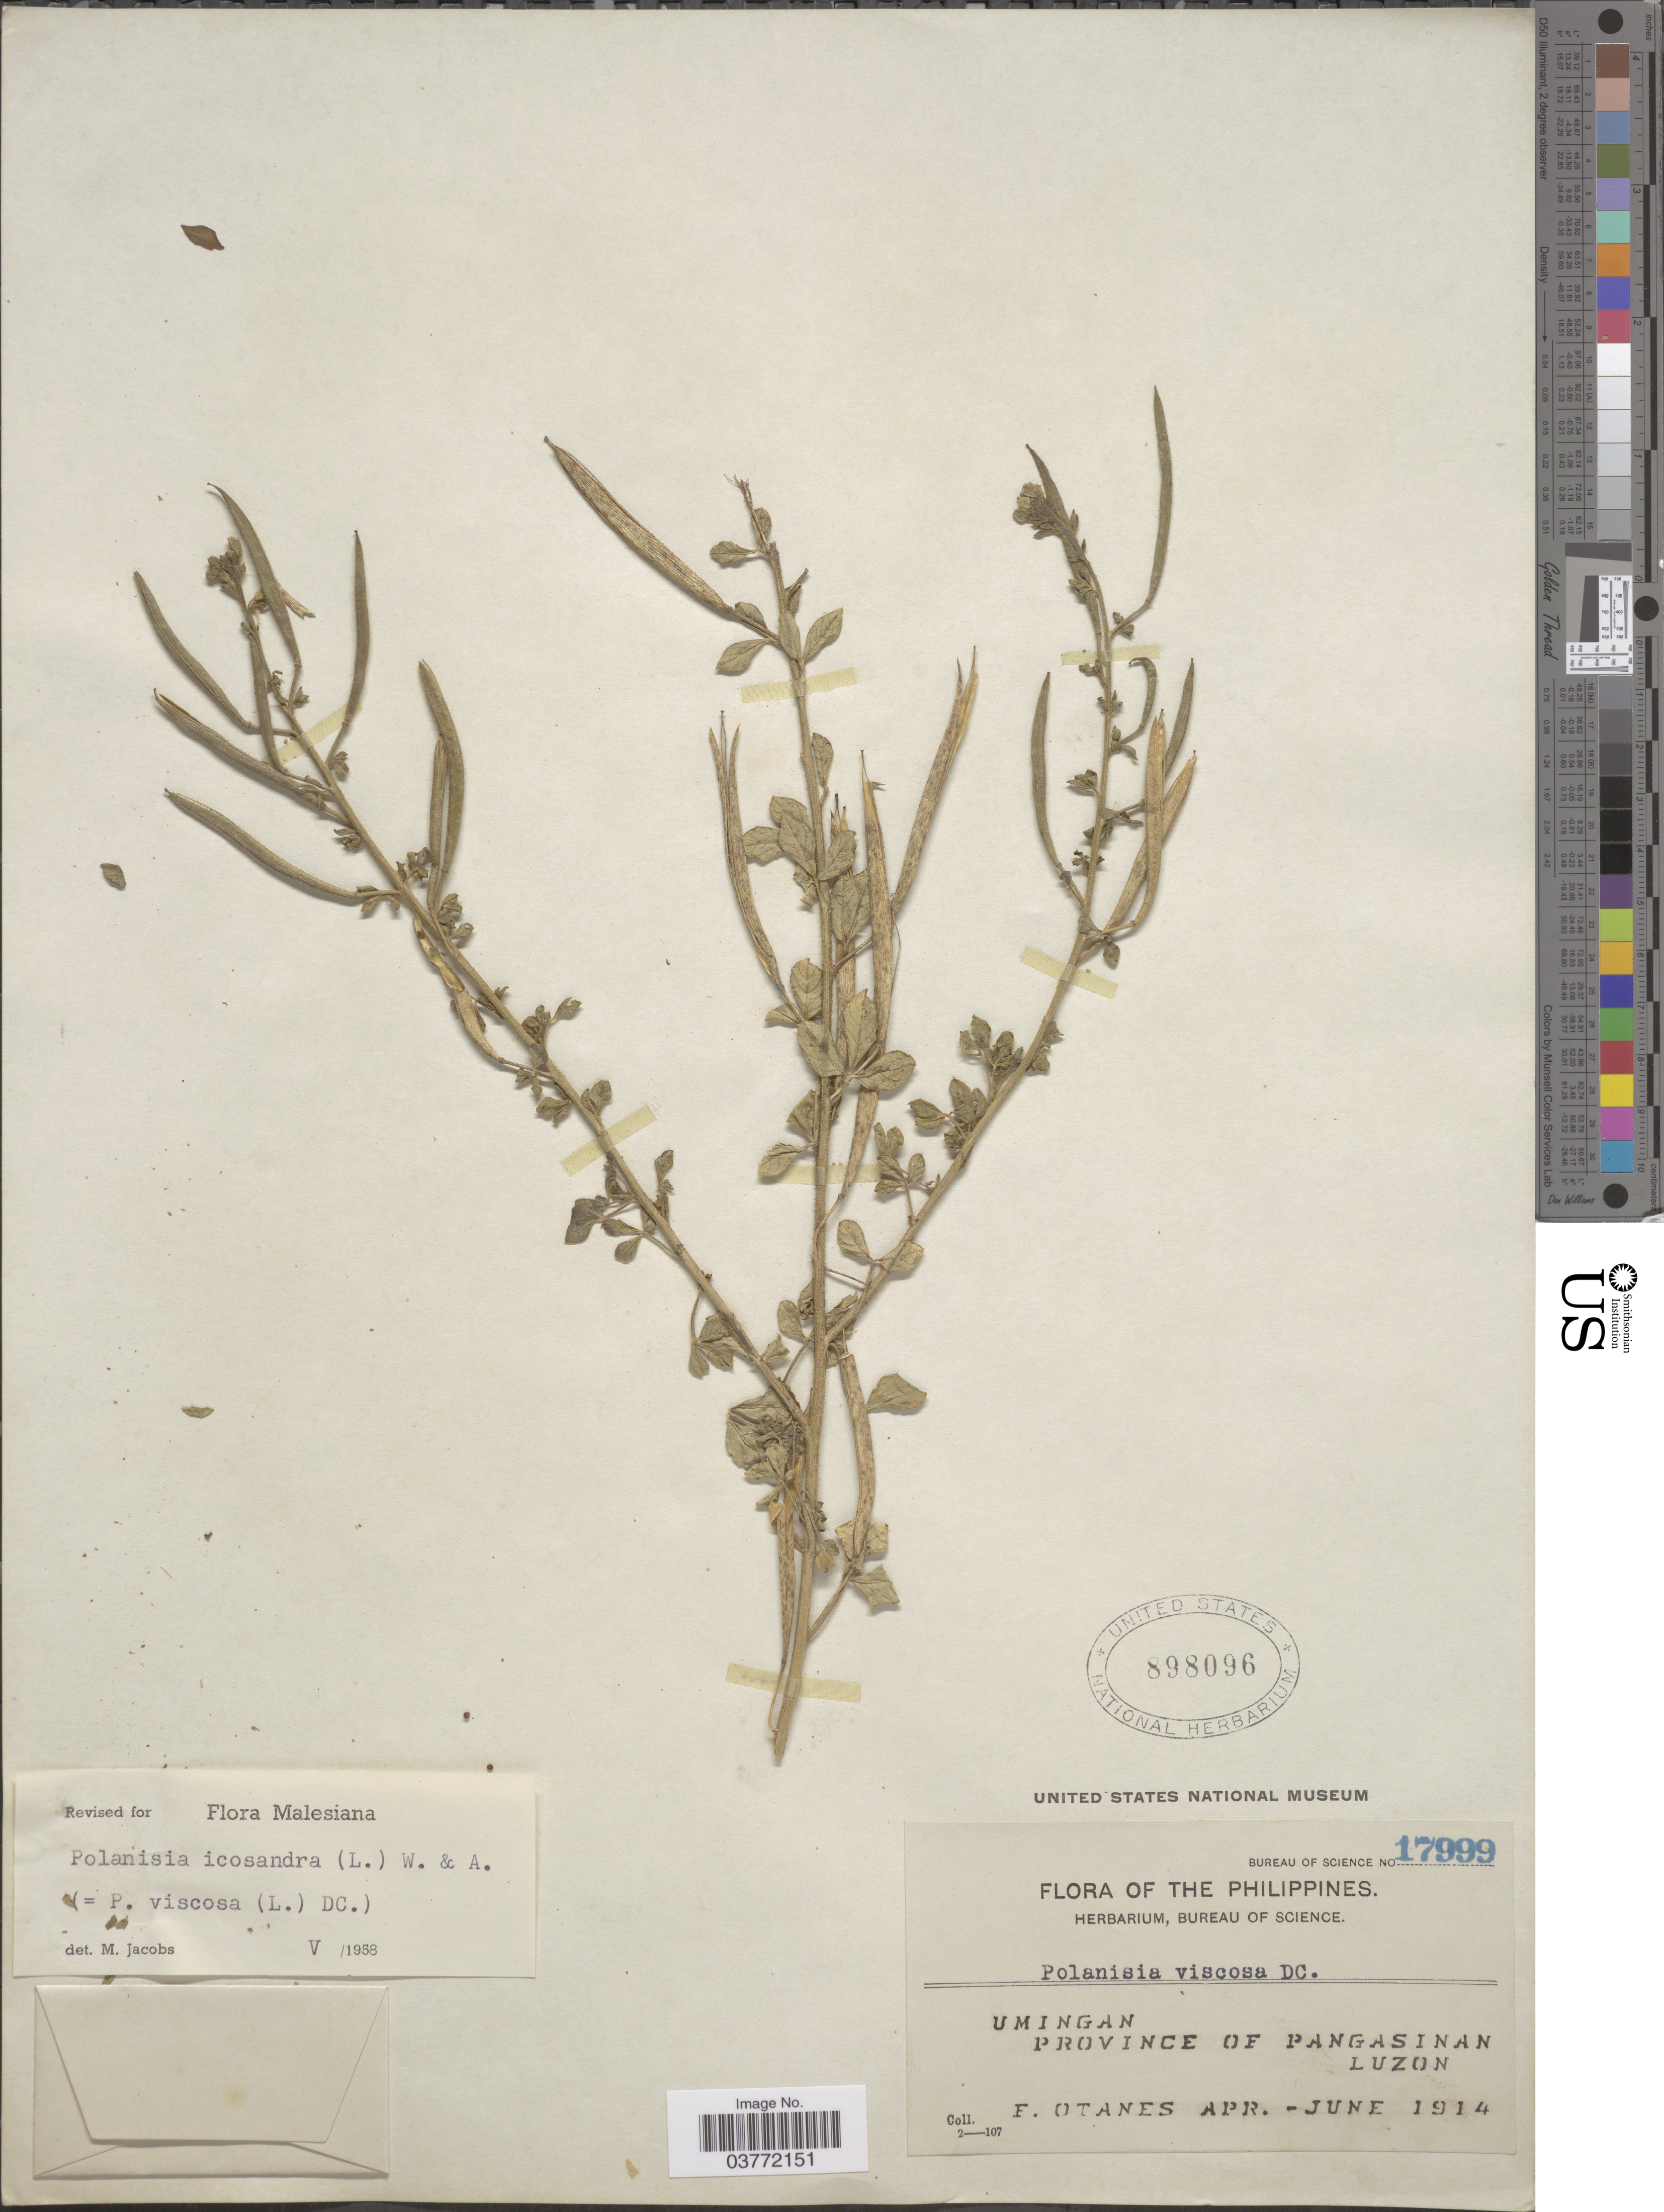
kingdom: Plantae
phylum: Tracheophyta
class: Magnoliopsida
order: Brassicales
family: Cleomaceae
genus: Arivela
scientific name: Arivela viscosa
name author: (L.) Raf.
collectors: F. Q. Otanes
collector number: Bureau of Science 17999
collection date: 1914-04/1914-06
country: Philippines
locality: Umingan. Province of Pangasinan Luzon.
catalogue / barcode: US 898096